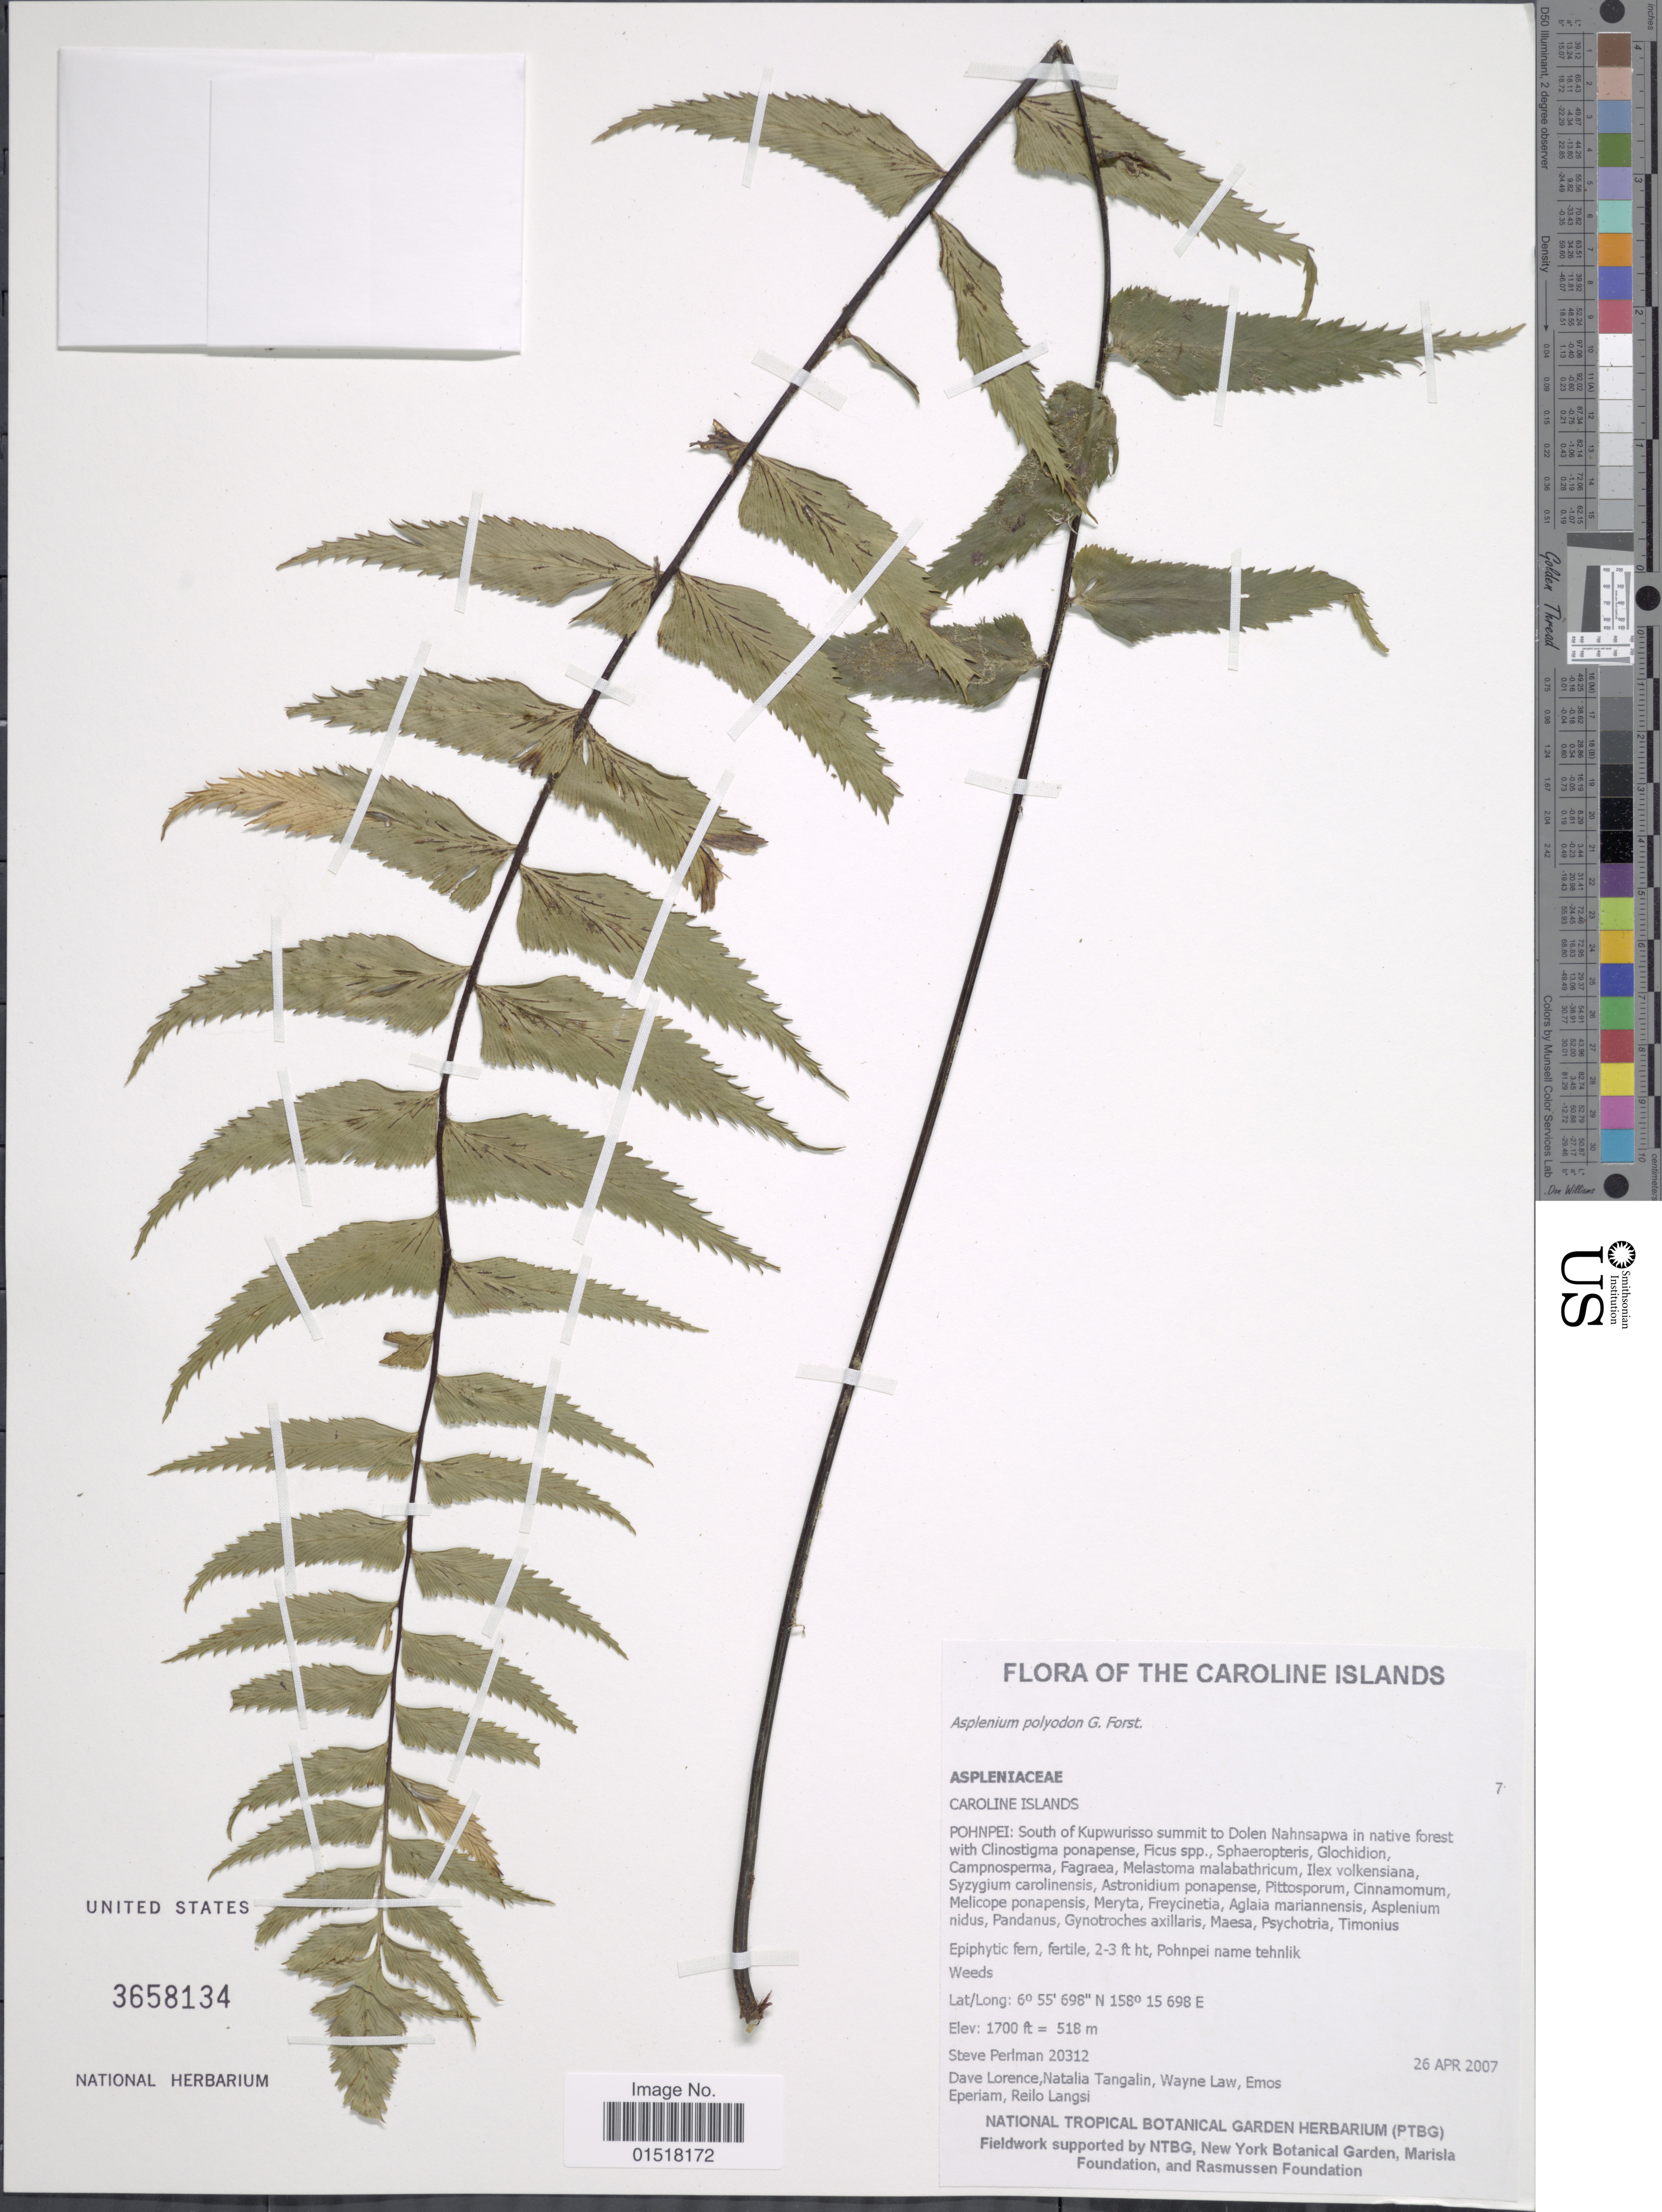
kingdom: Plantae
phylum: Tracheophyta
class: Polypodiopsida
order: Polypodiales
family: Aspleniaceae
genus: Asplenium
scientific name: Asplenium polyodon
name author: G. Forst.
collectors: S. Perlman, D. Lorence, N. Tangalin, W. Law & et al.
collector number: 20312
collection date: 2007-04-26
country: Micronesia, Federated States of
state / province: Pohnpei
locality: Caroline Islands. Pohnpei: South of Kupwurisso summit to Dolen Nahnsapwa in native forest.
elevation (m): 518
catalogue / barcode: US 3658134